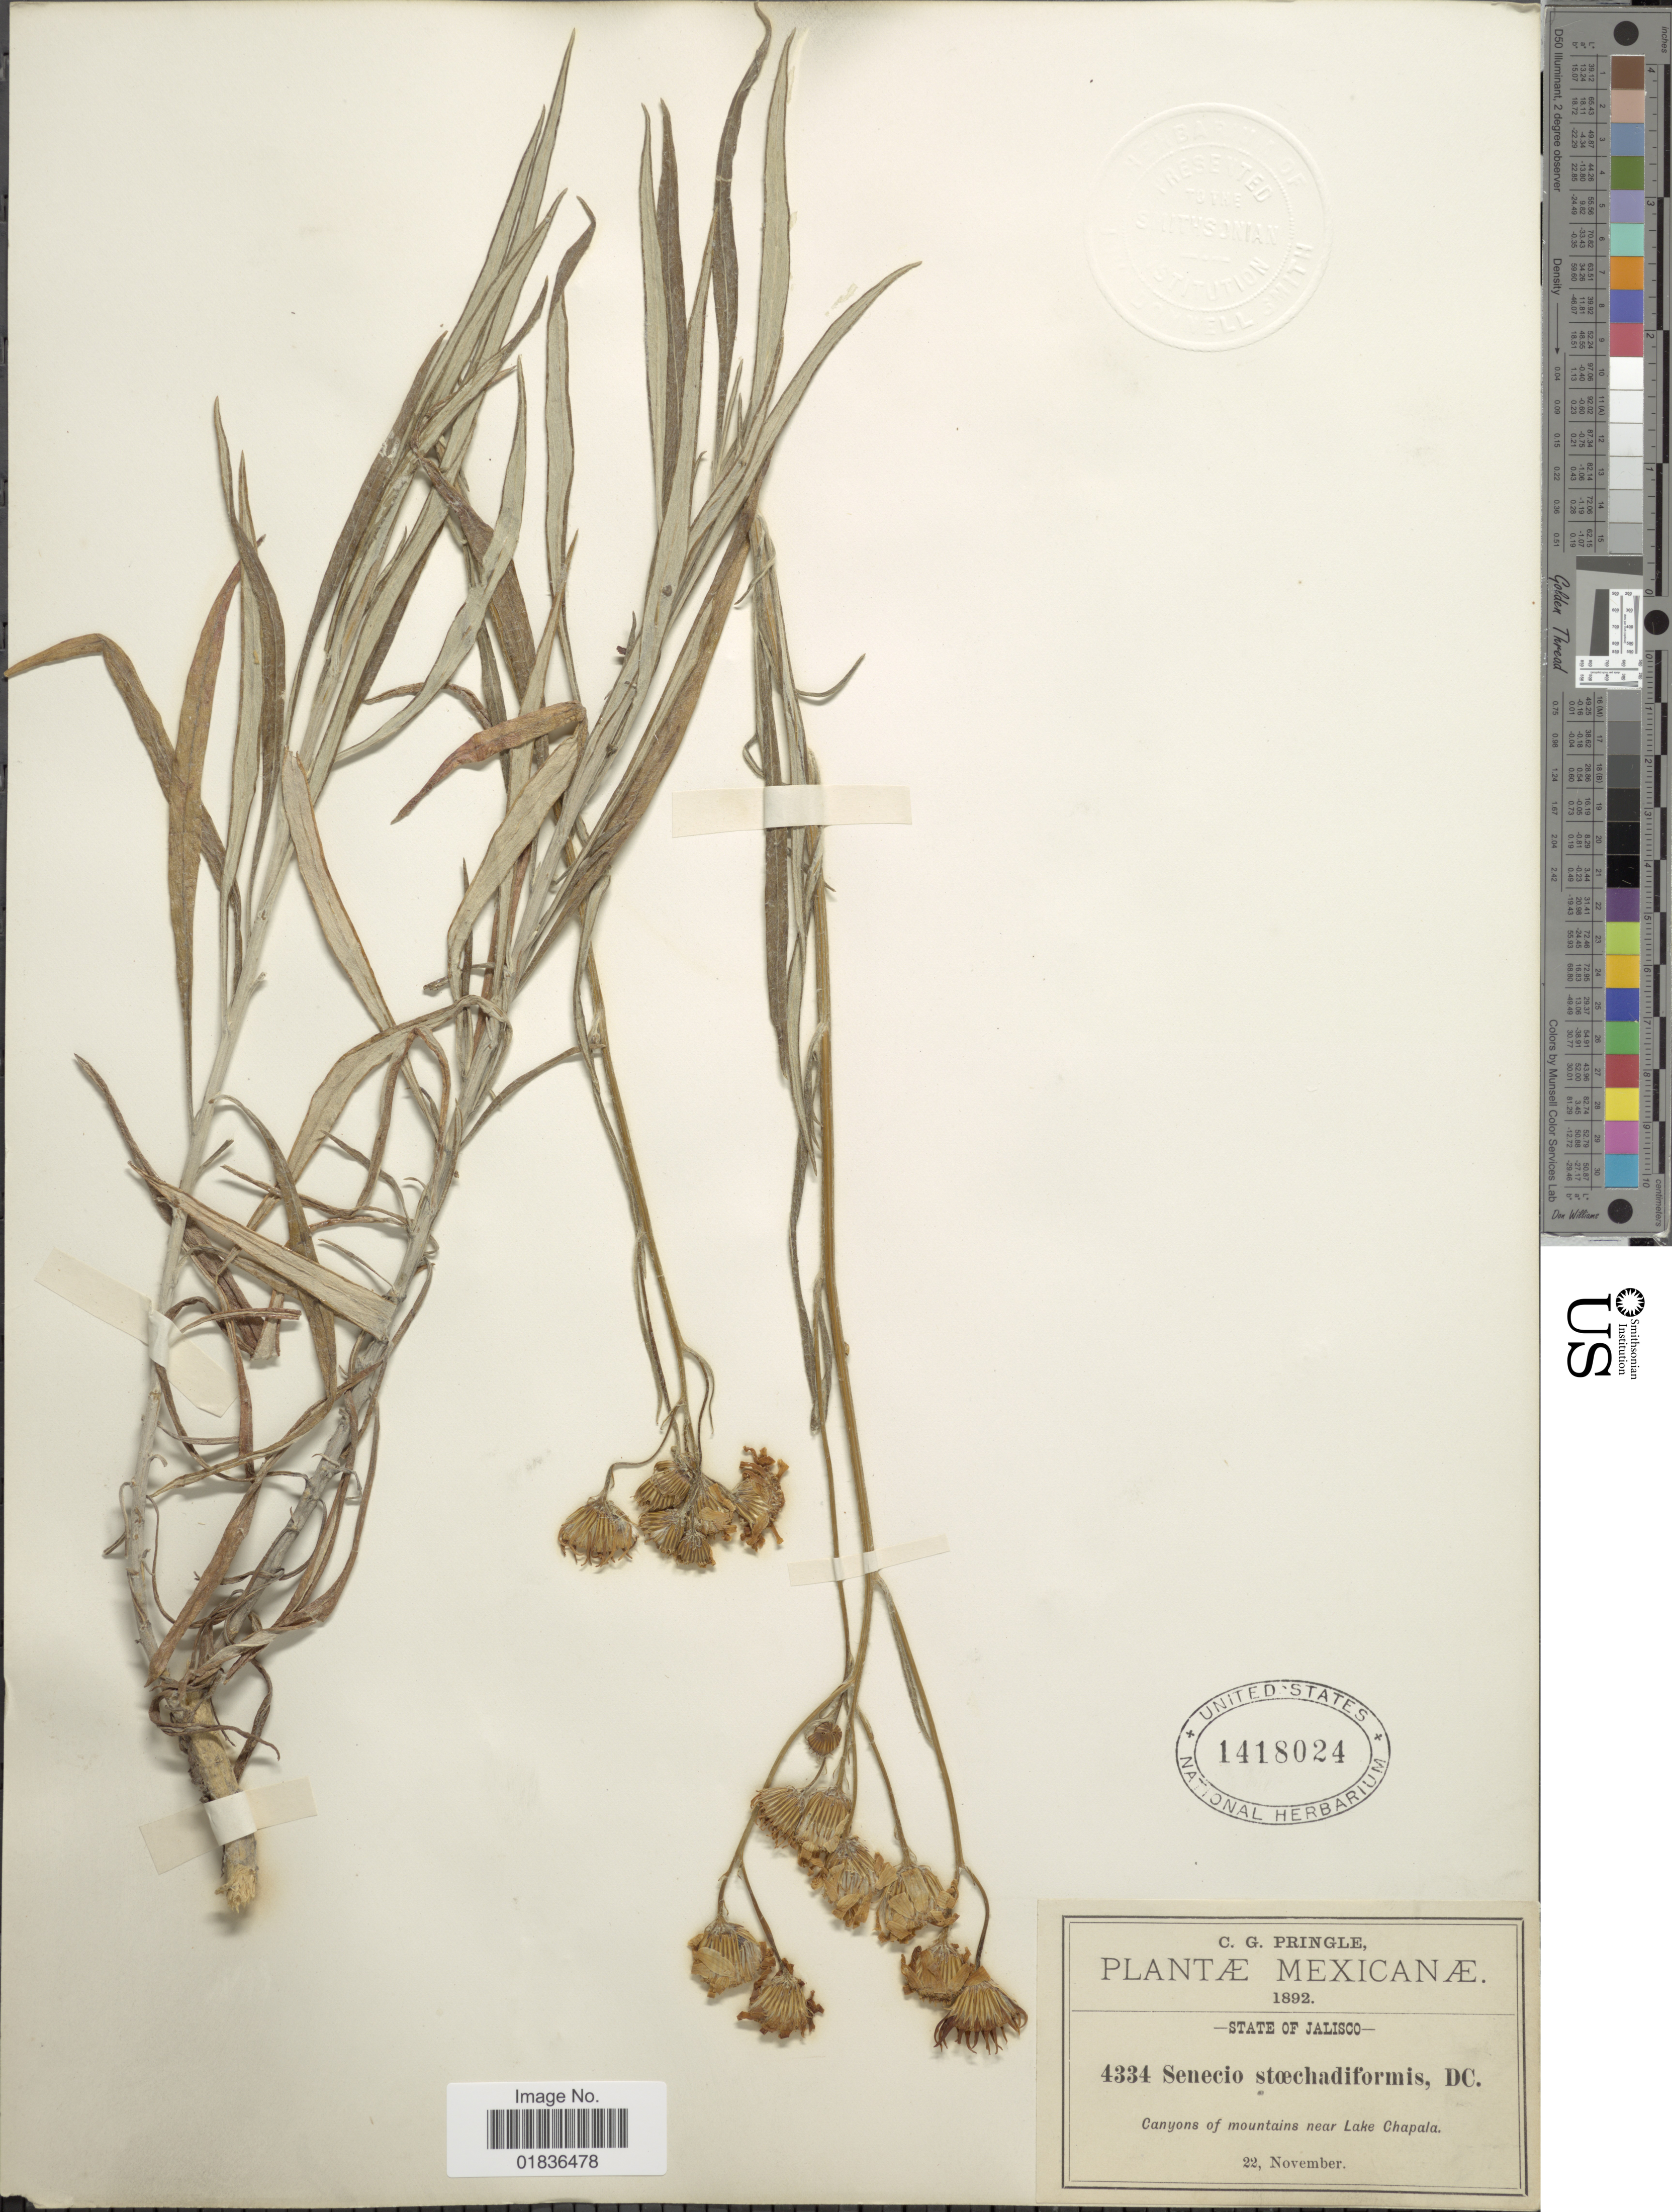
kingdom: Plantae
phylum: Tracheophyta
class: Magnoliopsida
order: Asterales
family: Asteraceae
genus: Senecio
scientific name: Senecio stoechadiformis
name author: DC.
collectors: C. G. Pringle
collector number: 4334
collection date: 1892-11-22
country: Mexico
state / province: Jalisco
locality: Canyons of mountains near Lake Chapala.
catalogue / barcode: US 1418024